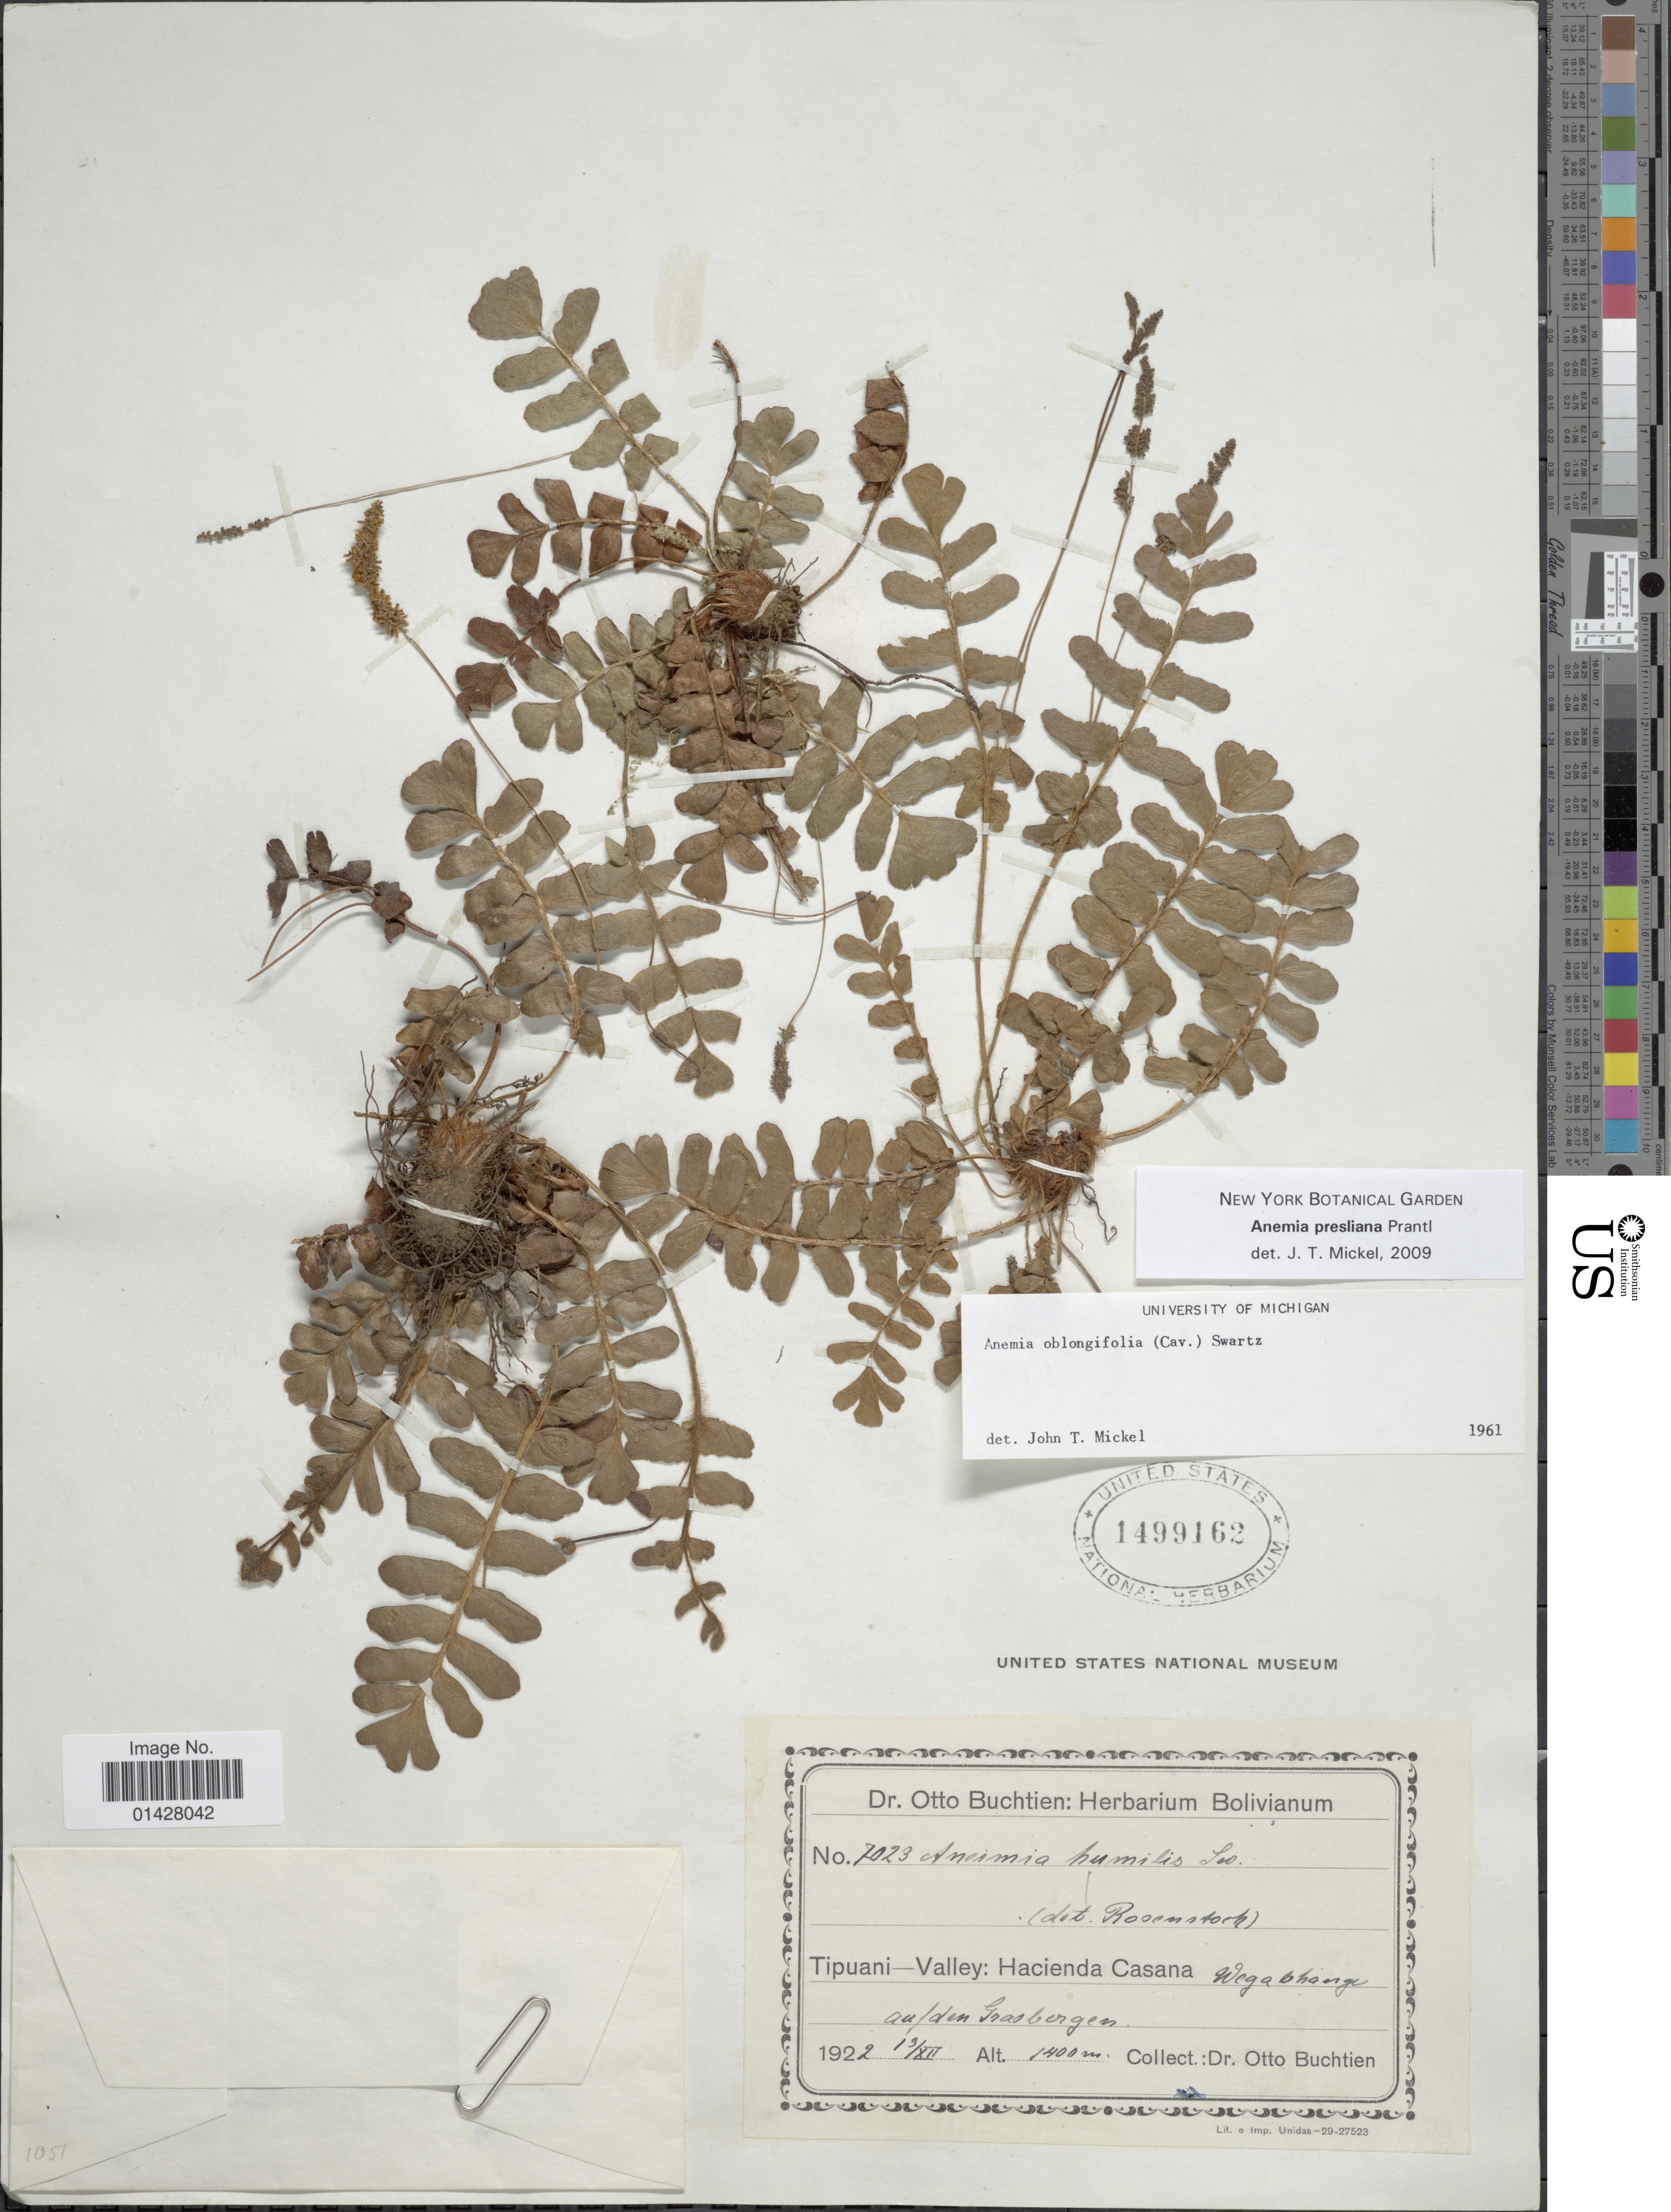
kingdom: Plantae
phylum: Tracheophyta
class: Polypodiopsida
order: Schizaeales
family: Anemiaceae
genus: Anemia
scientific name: Anemia presliana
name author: Prantl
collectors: O. Buchtien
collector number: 7023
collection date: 1922-12-13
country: Bolivia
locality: Tipuani-Valley, Hacienda Casana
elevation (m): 1400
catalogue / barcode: US 1499162